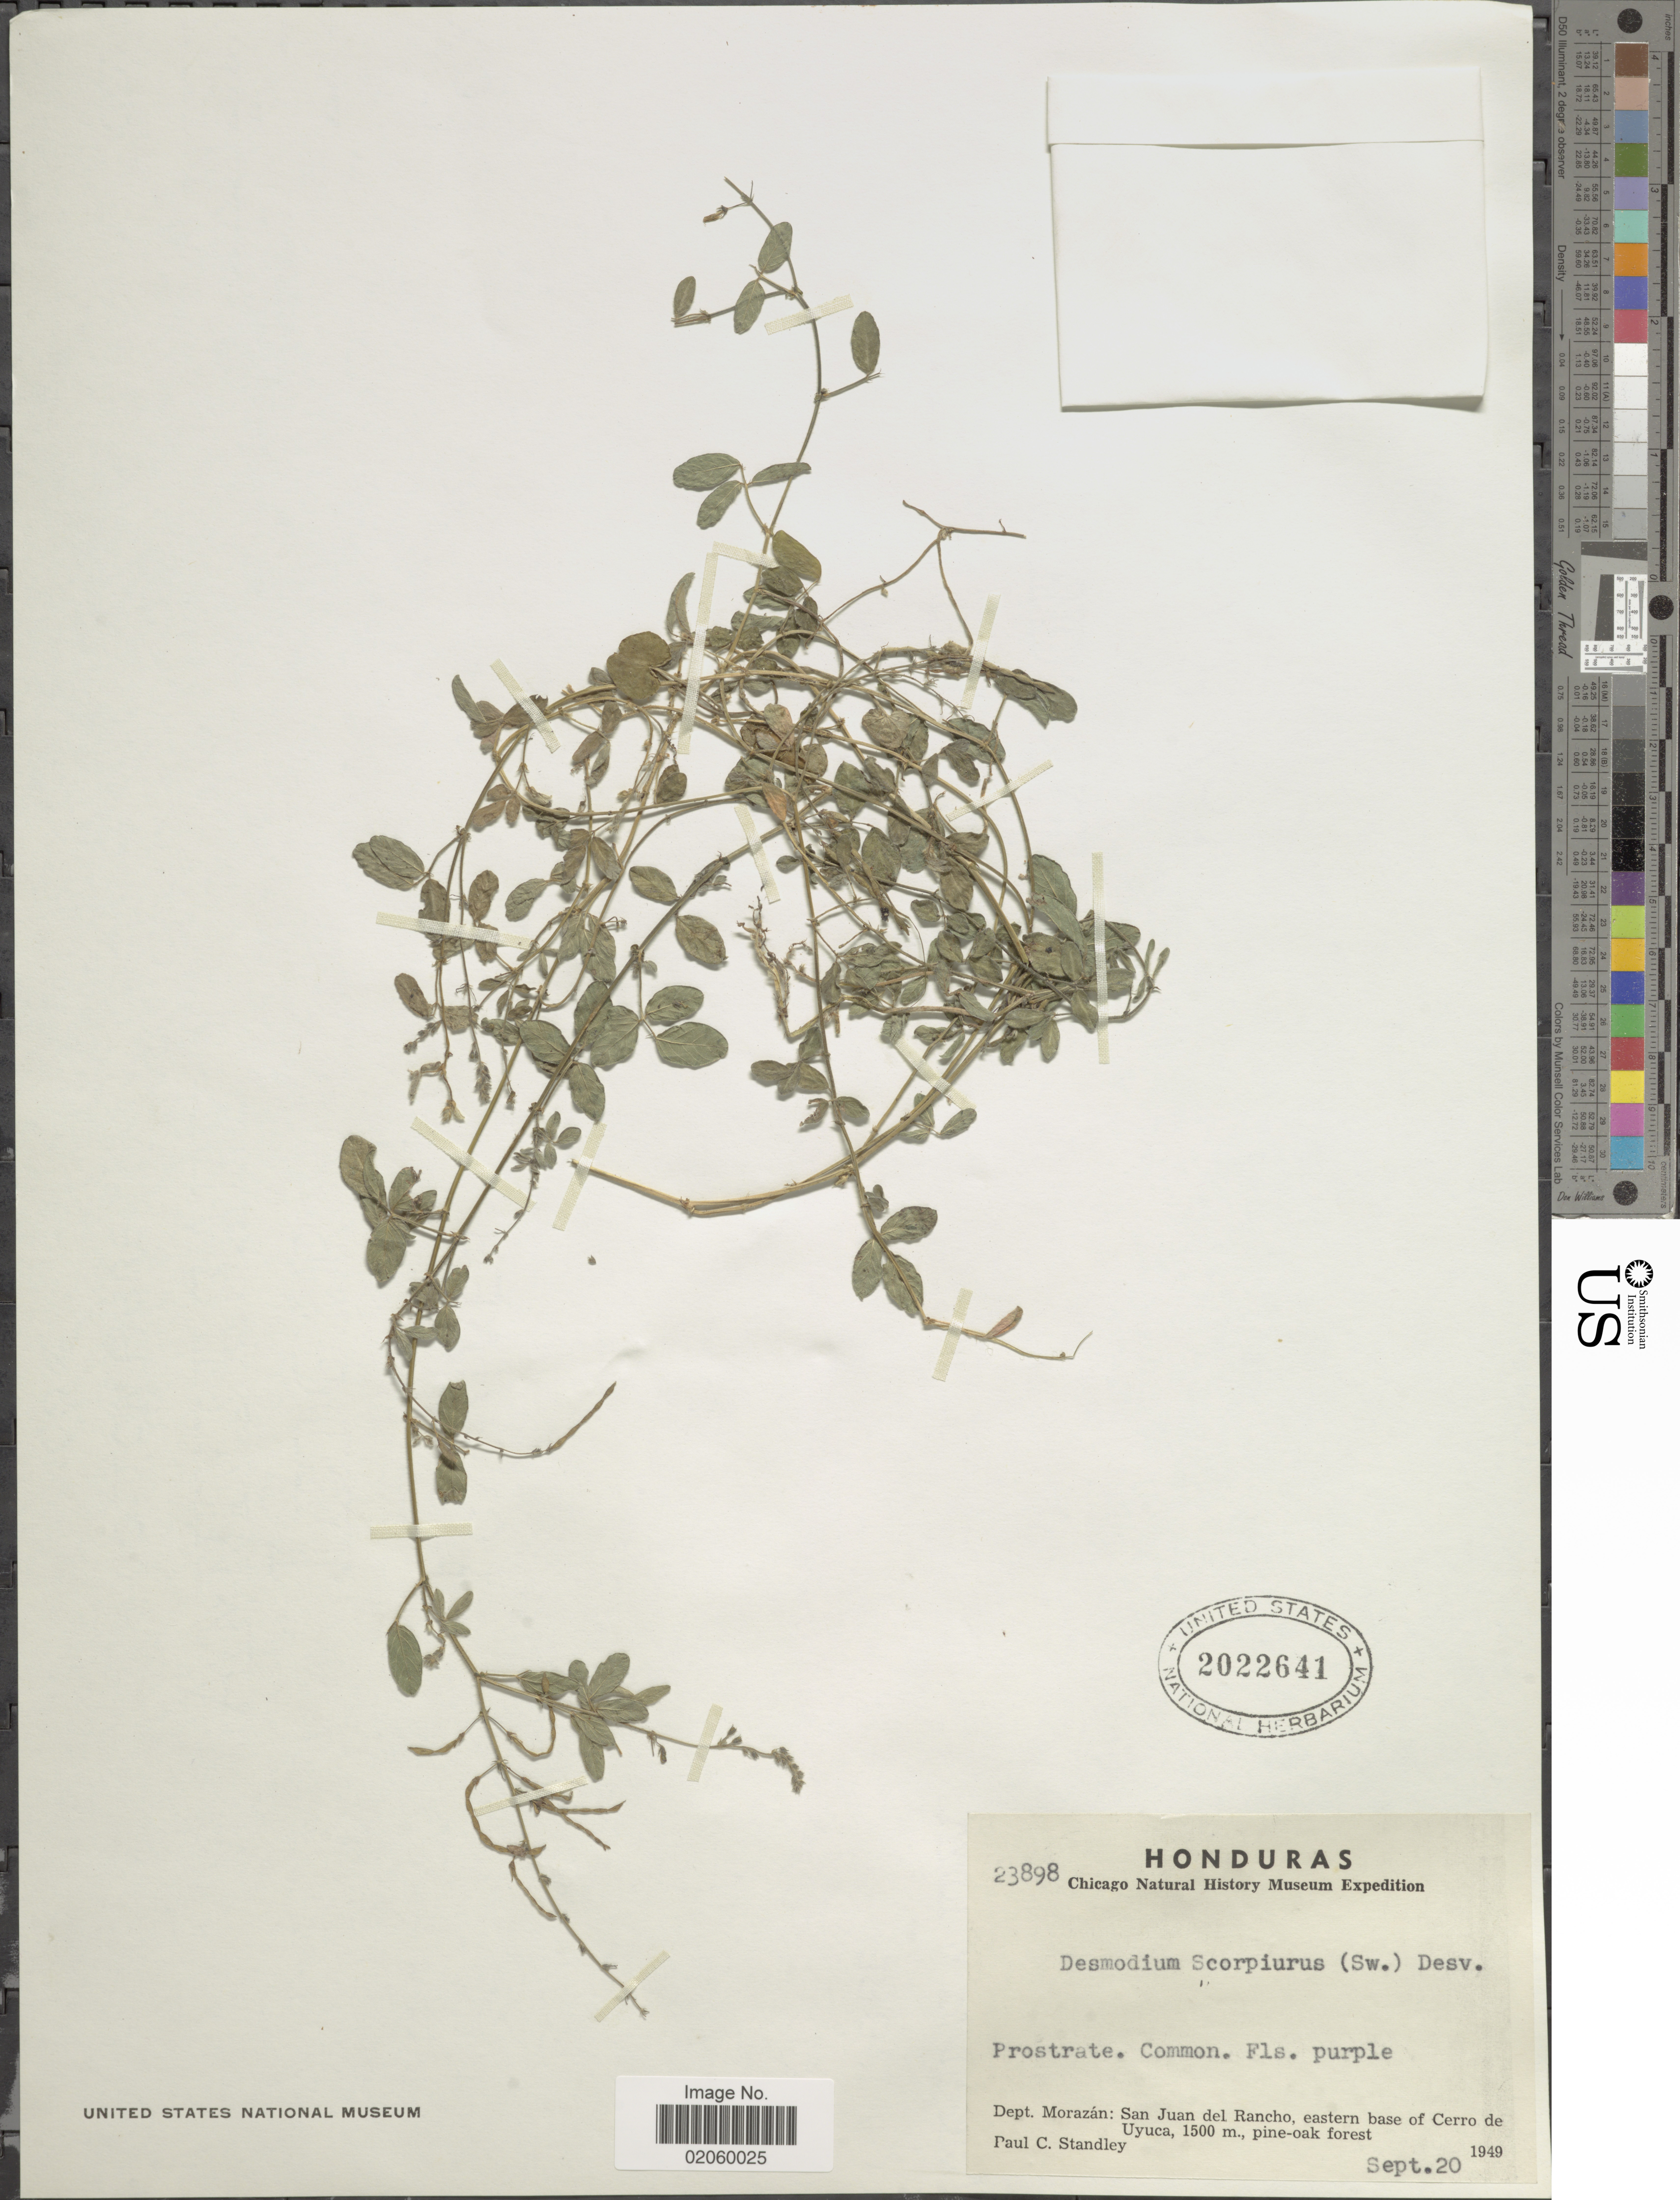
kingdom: Plantae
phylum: Tracheophyta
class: Magnoliopsida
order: Fabales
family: Fabaceae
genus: Desmodium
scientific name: Desmodium scorpiurus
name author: (Sw.) Desv. ex DC.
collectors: P. C. Standley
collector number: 23898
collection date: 1949-09-20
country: Honduras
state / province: Fco. Morazán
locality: San Juan del Rancho, eastern base of Cerro de Uyuca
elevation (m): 1500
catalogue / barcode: US 2022641